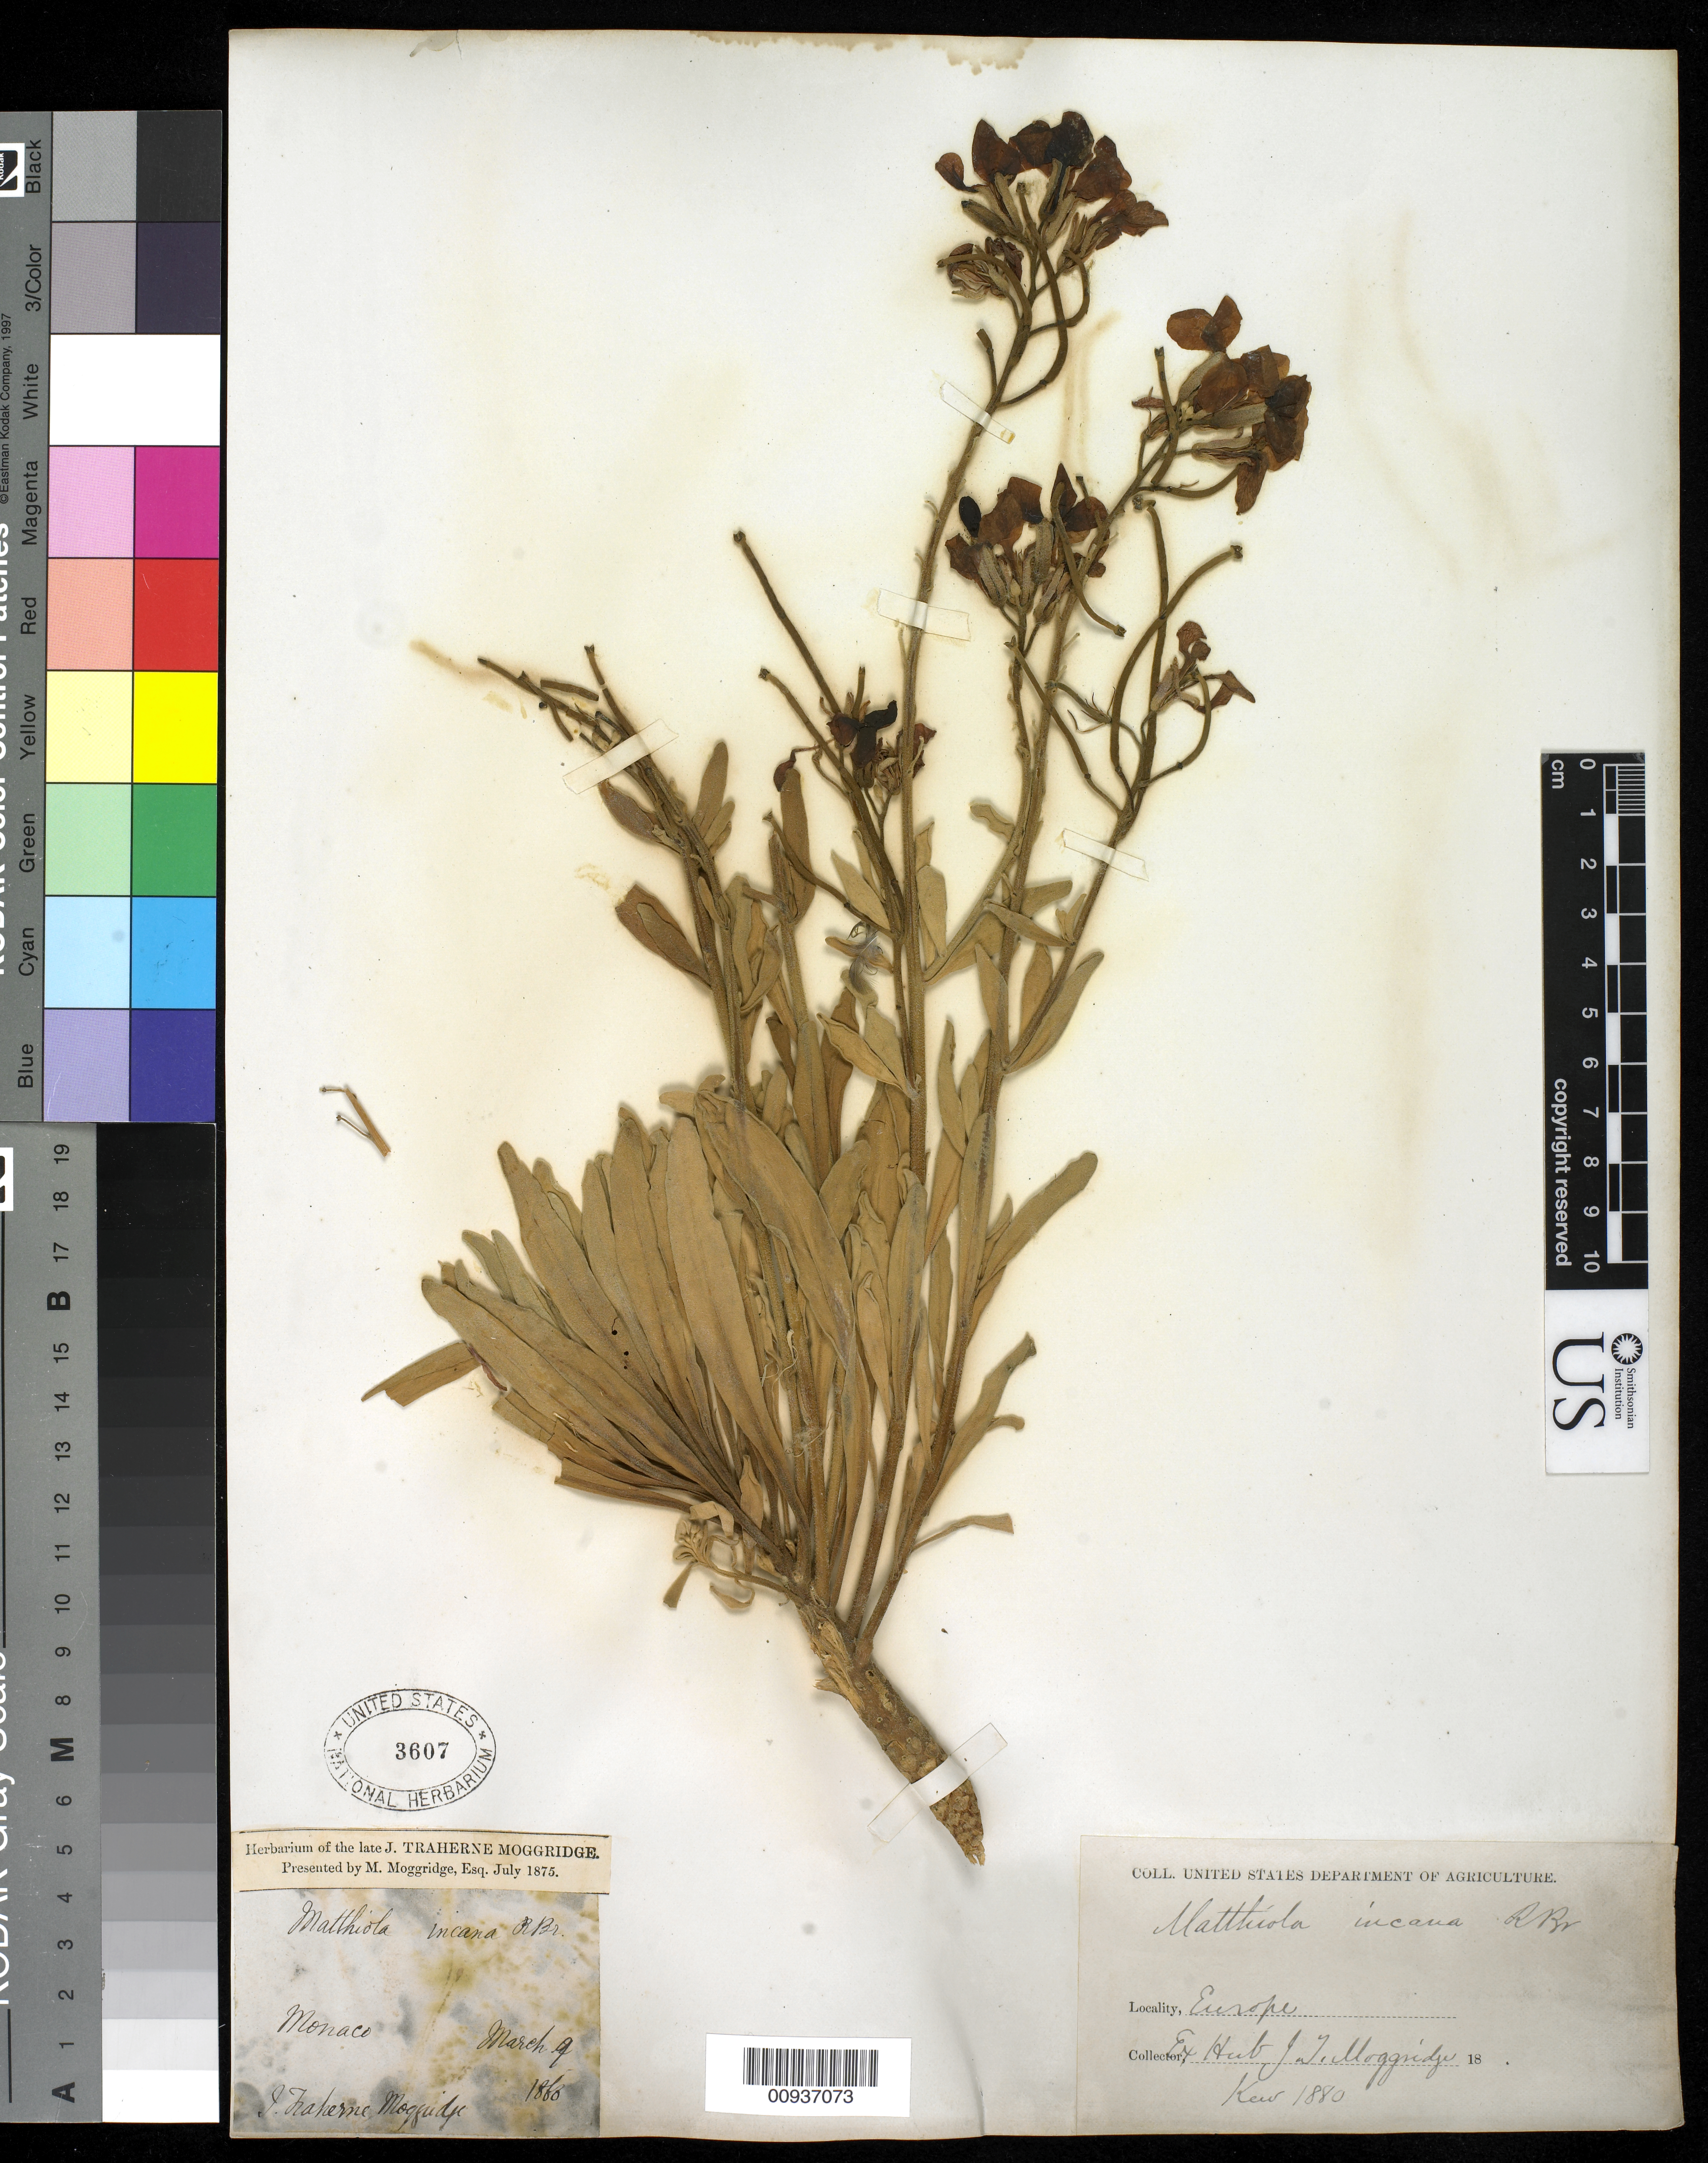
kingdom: Plantae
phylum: Tracheophyta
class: Magnoliopsida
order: Brassicales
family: Brassicaceae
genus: Matthiola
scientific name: Matthiola incana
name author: (L.) W.T. Aiton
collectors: J. T. Moggridge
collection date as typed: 09 Mar 1880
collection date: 1880-03-09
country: Monaco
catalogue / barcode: US 3607